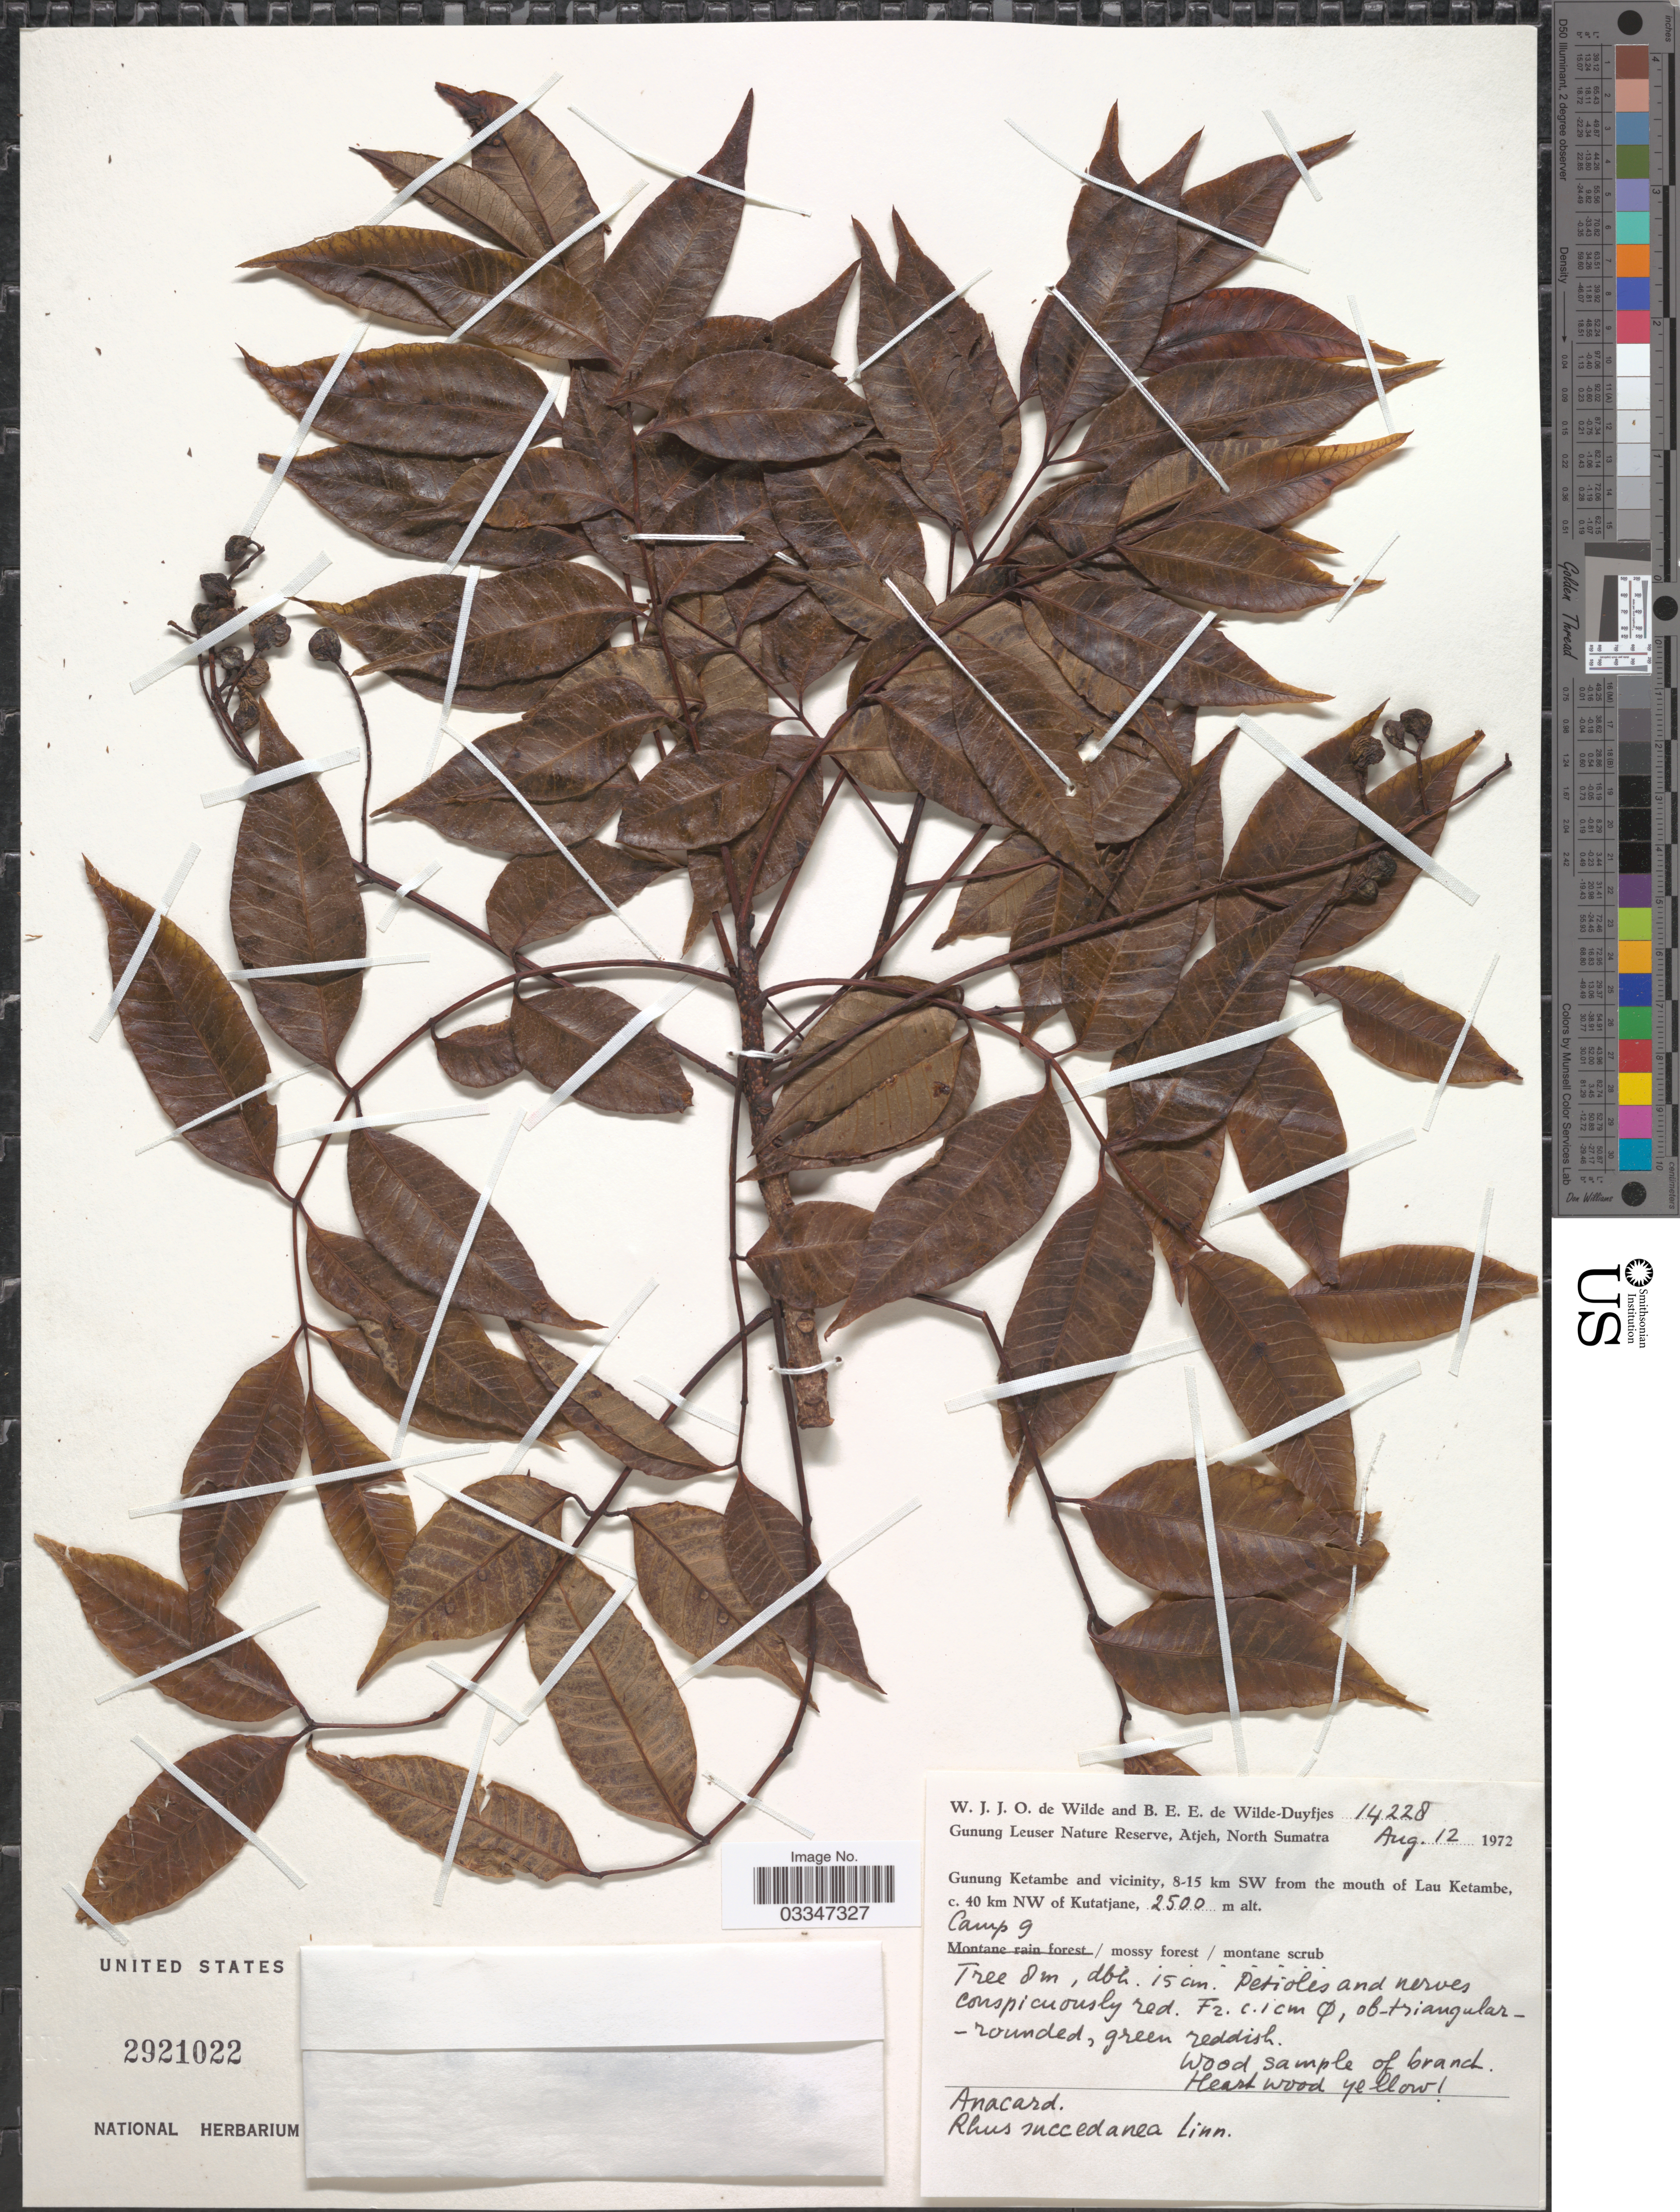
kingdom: Plantae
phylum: Tracheophyta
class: Magnoliopsida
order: Sapindales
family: Anacardiaceae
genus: Toxicodendron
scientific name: Toxicodendron succedaneum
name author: (L.) Kuntze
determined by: Mitchell, John D.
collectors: W. J. de Wilde & B. E. de Wilde-Duyfjes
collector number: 14228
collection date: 1972-08-12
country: Indonesia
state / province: Sumatra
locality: Gunung Leuser Nature Reserve, Atjeh, North Sumatra. Gunung Ketambe and vicinity, 8-15 km SW from the mouth of Lau Ketambe, c. 40 km NW of Kutatjane, Camp 9.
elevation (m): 2500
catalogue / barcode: US 2921022